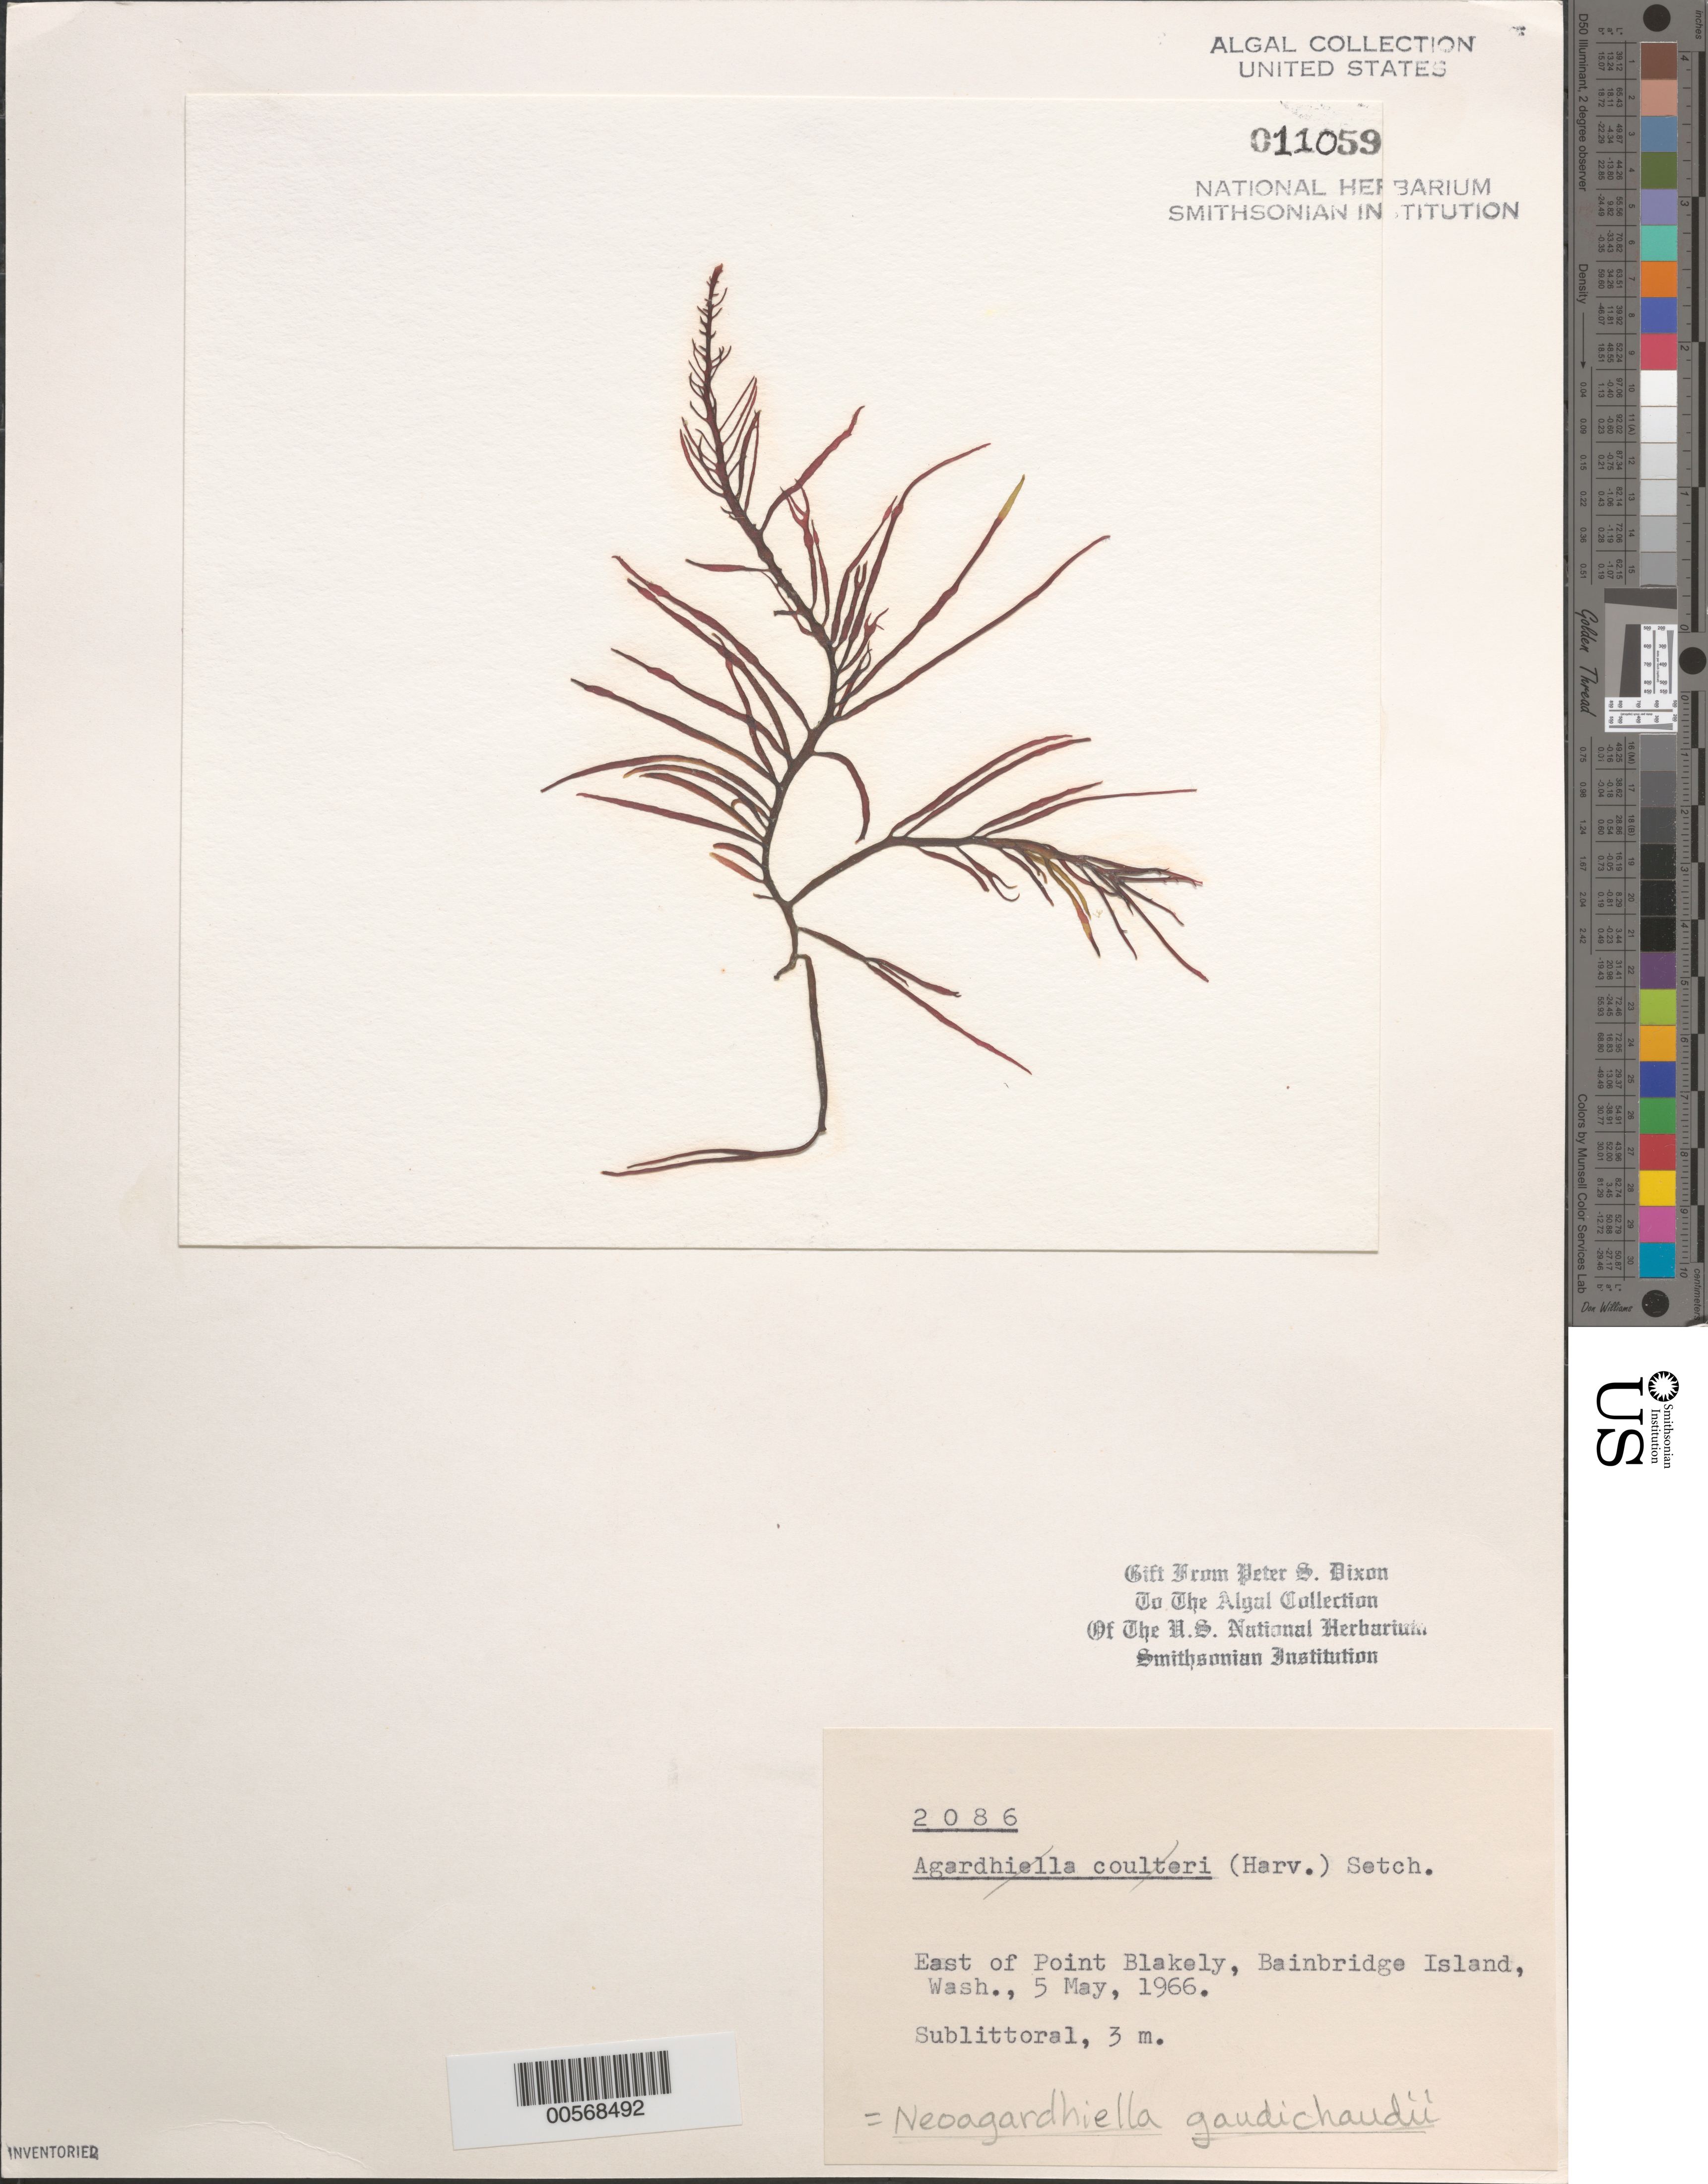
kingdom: Plantae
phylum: Rhodophyta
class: Florideophyceae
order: Gigartinales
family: Solieriaceae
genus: Sarcodiotheca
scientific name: Sarcodiotheca gaudichaudii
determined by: Algae name updating Project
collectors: P. S. Dixon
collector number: PSD 2086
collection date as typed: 05 May 1966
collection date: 1966-05-05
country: United States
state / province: Washington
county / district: Kitsap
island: Bainbridge Island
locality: East of Point Blakely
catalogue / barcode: US 11059